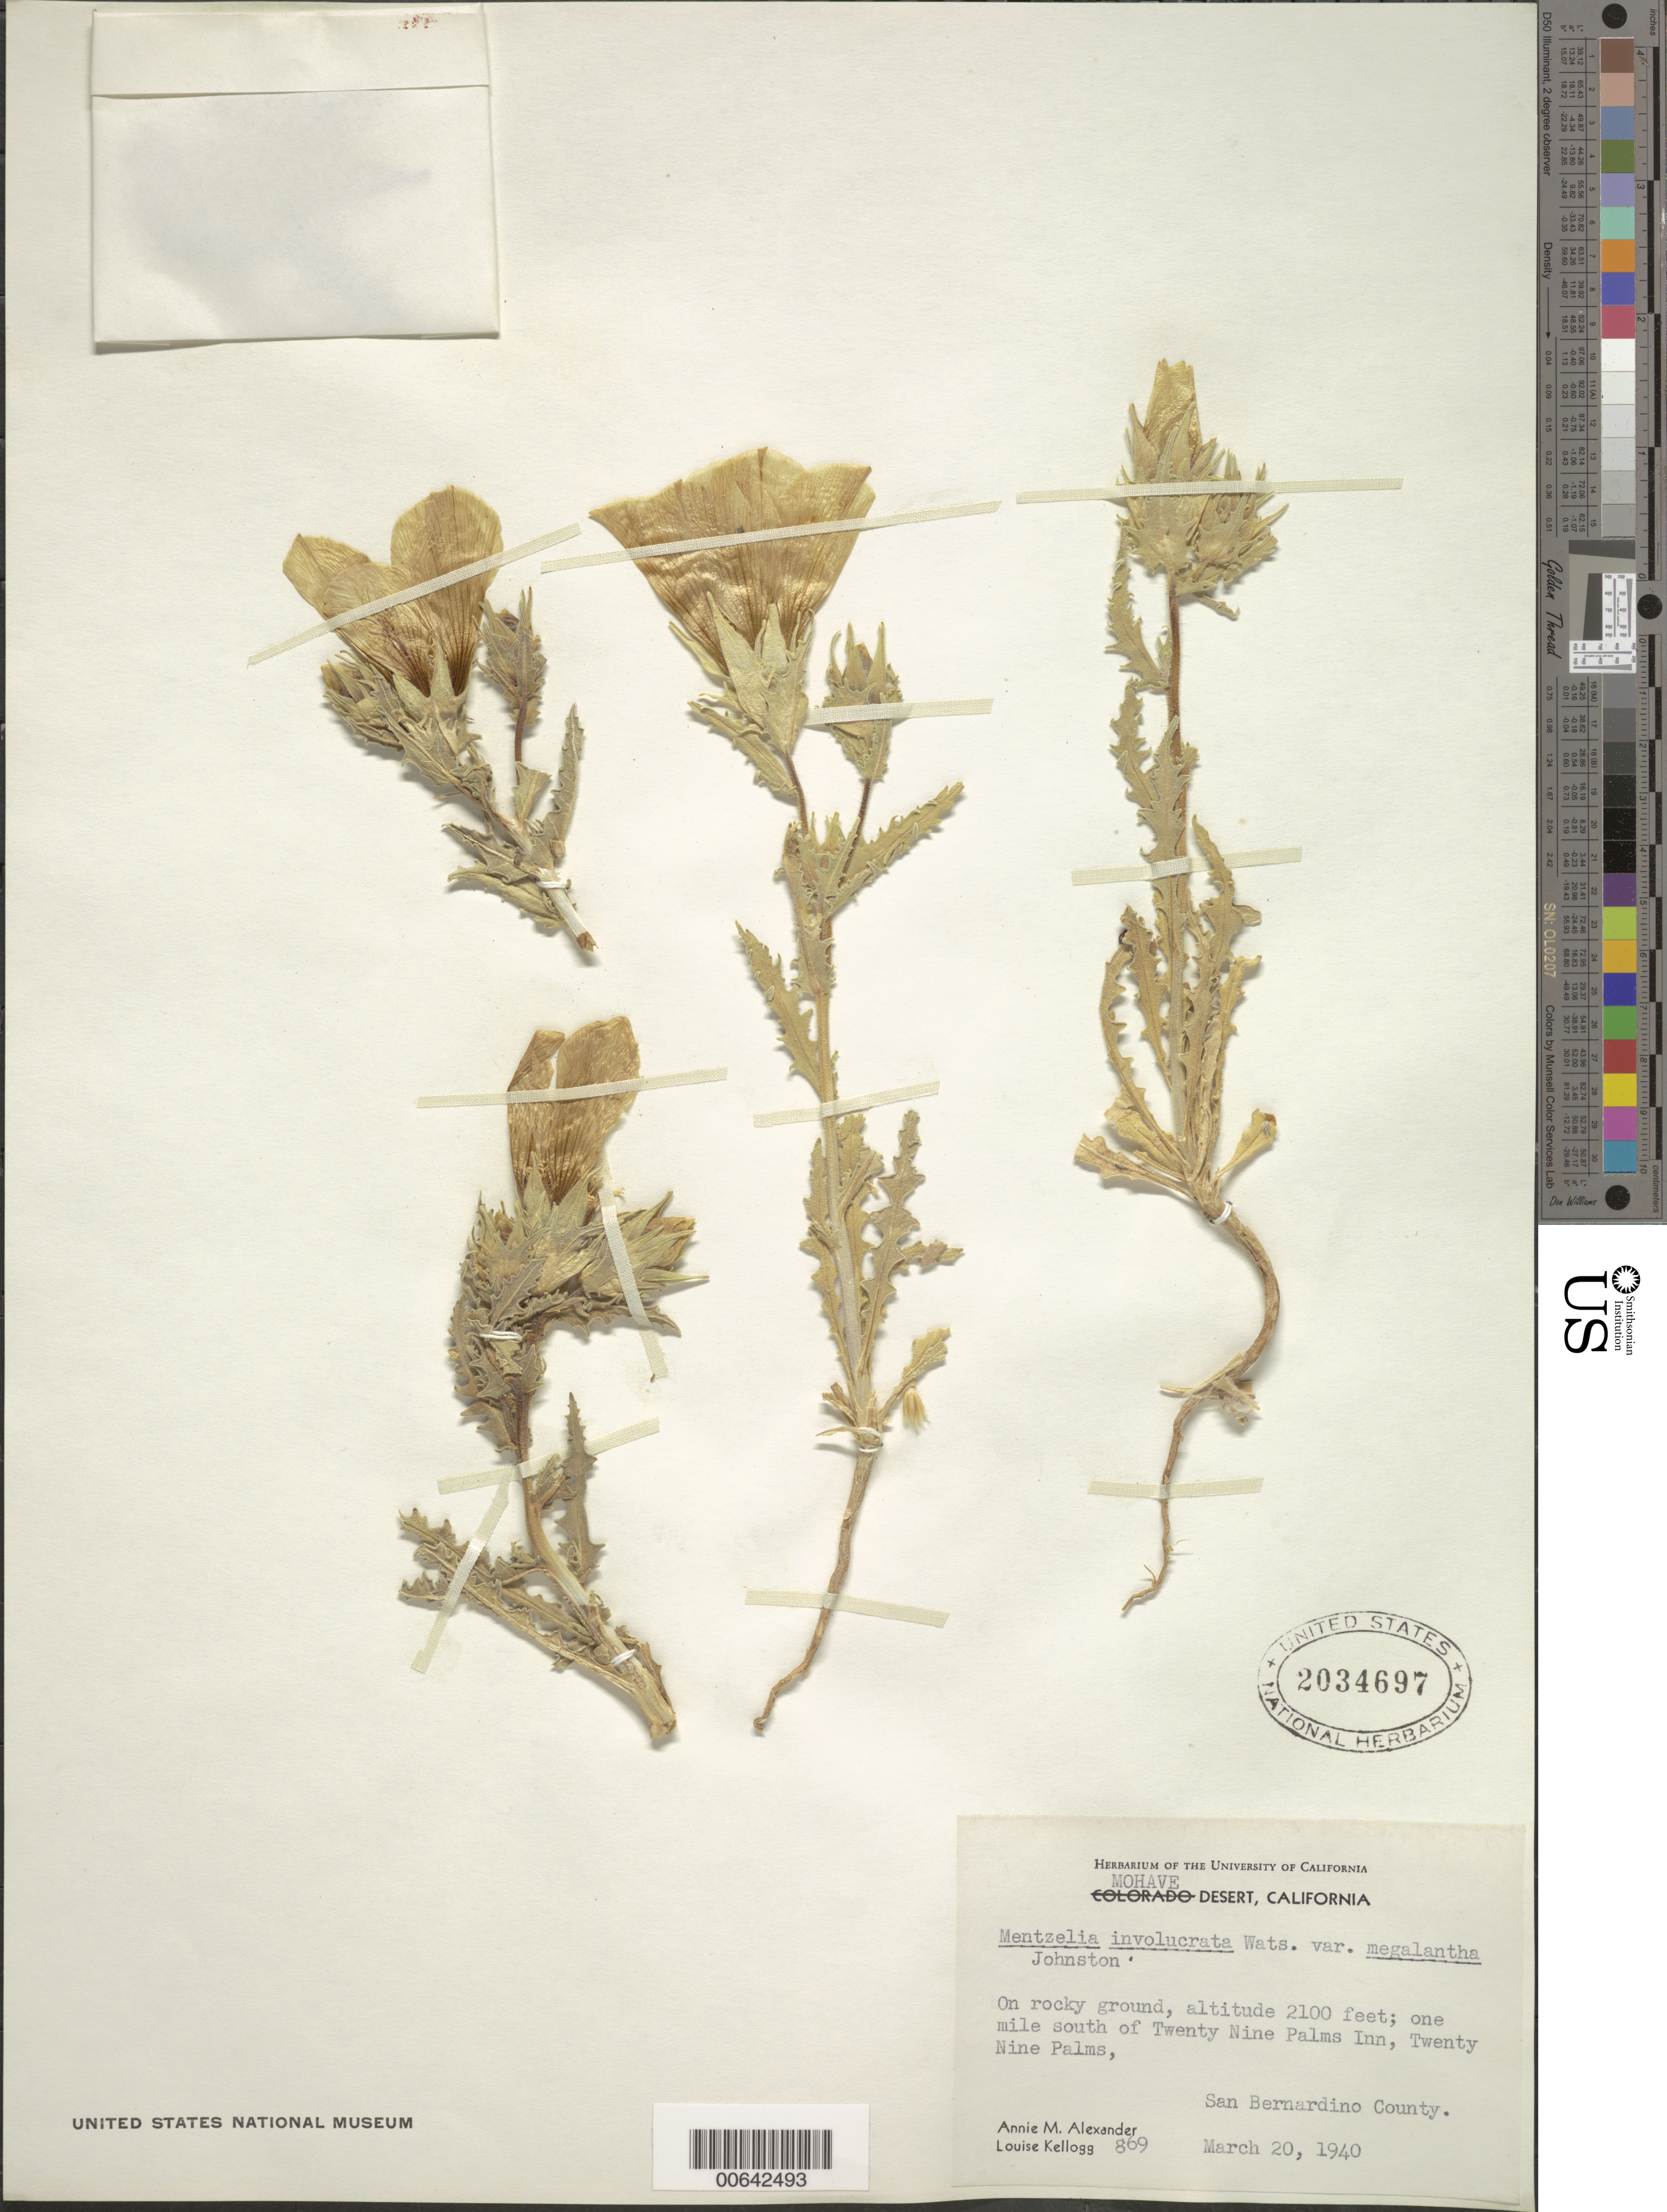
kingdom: Plantae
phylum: Tracheophyta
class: Magnoliopsida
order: Cornales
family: Loasaceae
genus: Mentzelia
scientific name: Mentzelia involucrata var. megalantha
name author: I.M. Johnst.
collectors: A. M. Alexander & L. Kellogg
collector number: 869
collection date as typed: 20 Mar 1940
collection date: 1940-03-20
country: United States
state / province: California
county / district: San Bernardino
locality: One mile south of Twenty Nine Palms Inn, Twenty Nine Palms.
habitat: On rocky ground.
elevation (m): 640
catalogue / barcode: US 2034697